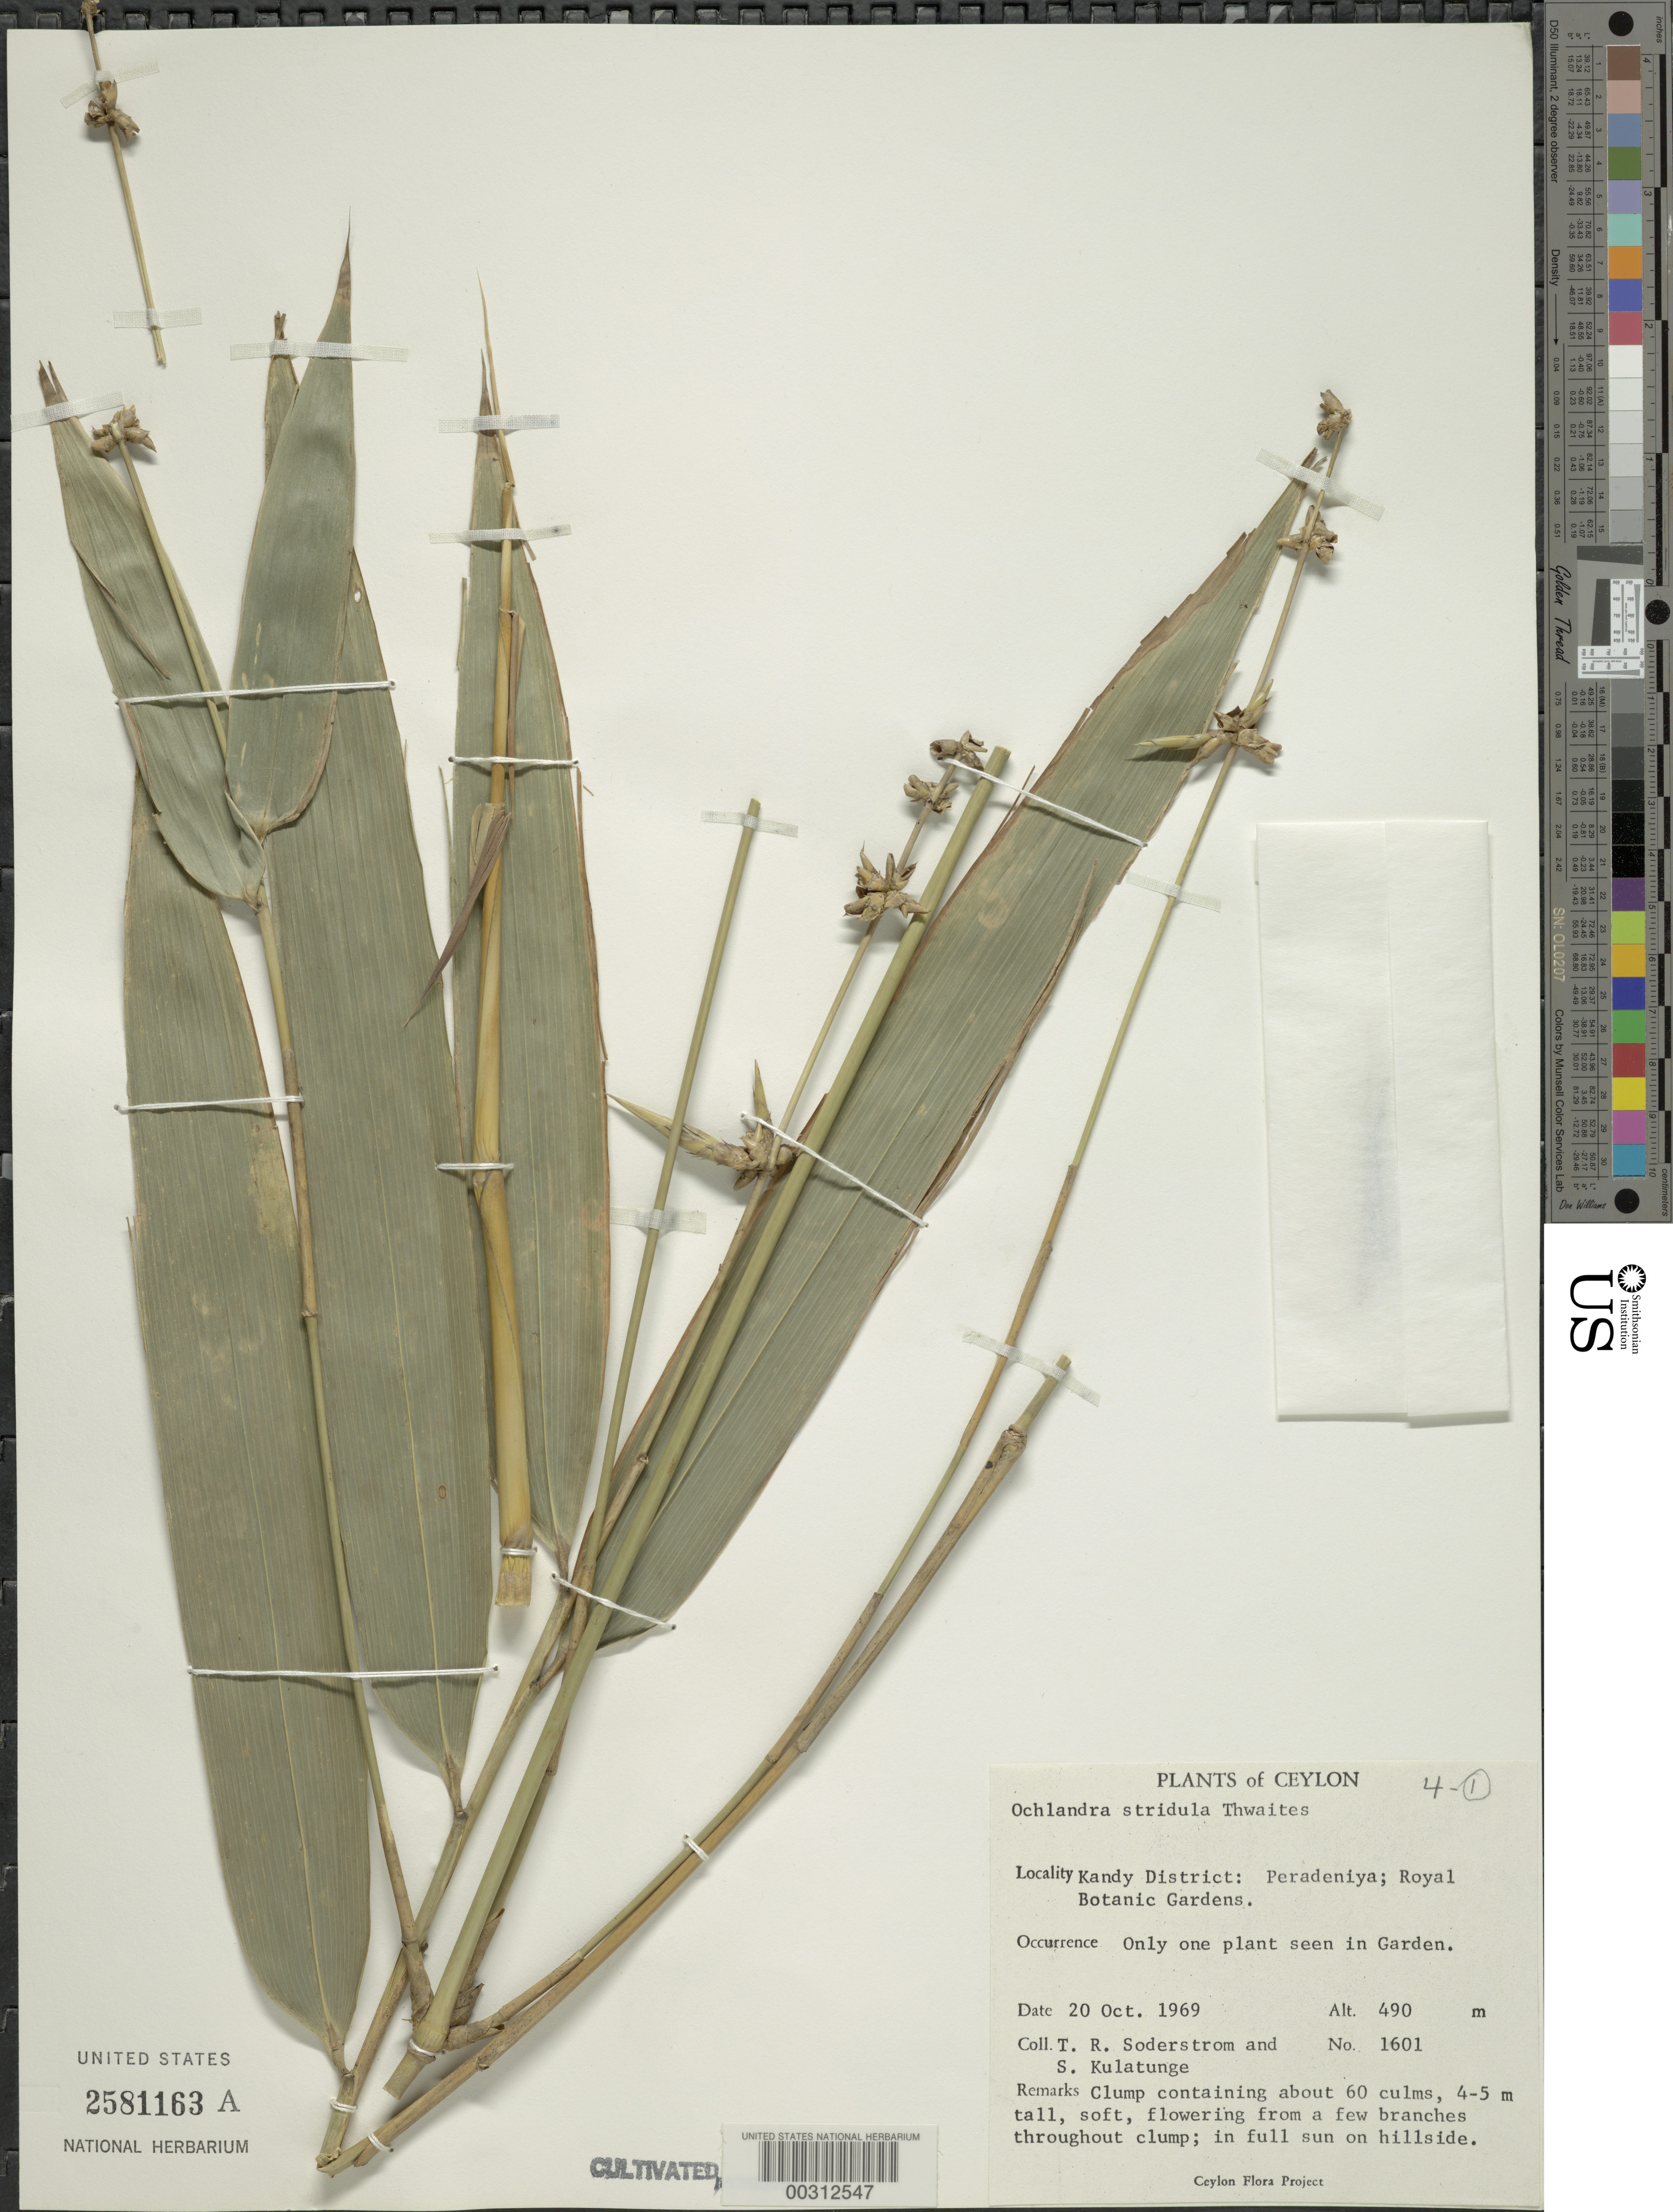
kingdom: Plantae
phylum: Tracheophyta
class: Liliopsida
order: Poales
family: Poaceae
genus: Ochlandra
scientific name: Ochlandra stridula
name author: Moon ex Thwaites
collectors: T. R. Soderstrom & S. Kulatunge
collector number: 1601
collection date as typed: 20 Oct 1969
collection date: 1969-10-20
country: Sri Lanka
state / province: Central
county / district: Kandy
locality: Peradeniya, botanic gardens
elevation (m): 490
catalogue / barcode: US 2581163A